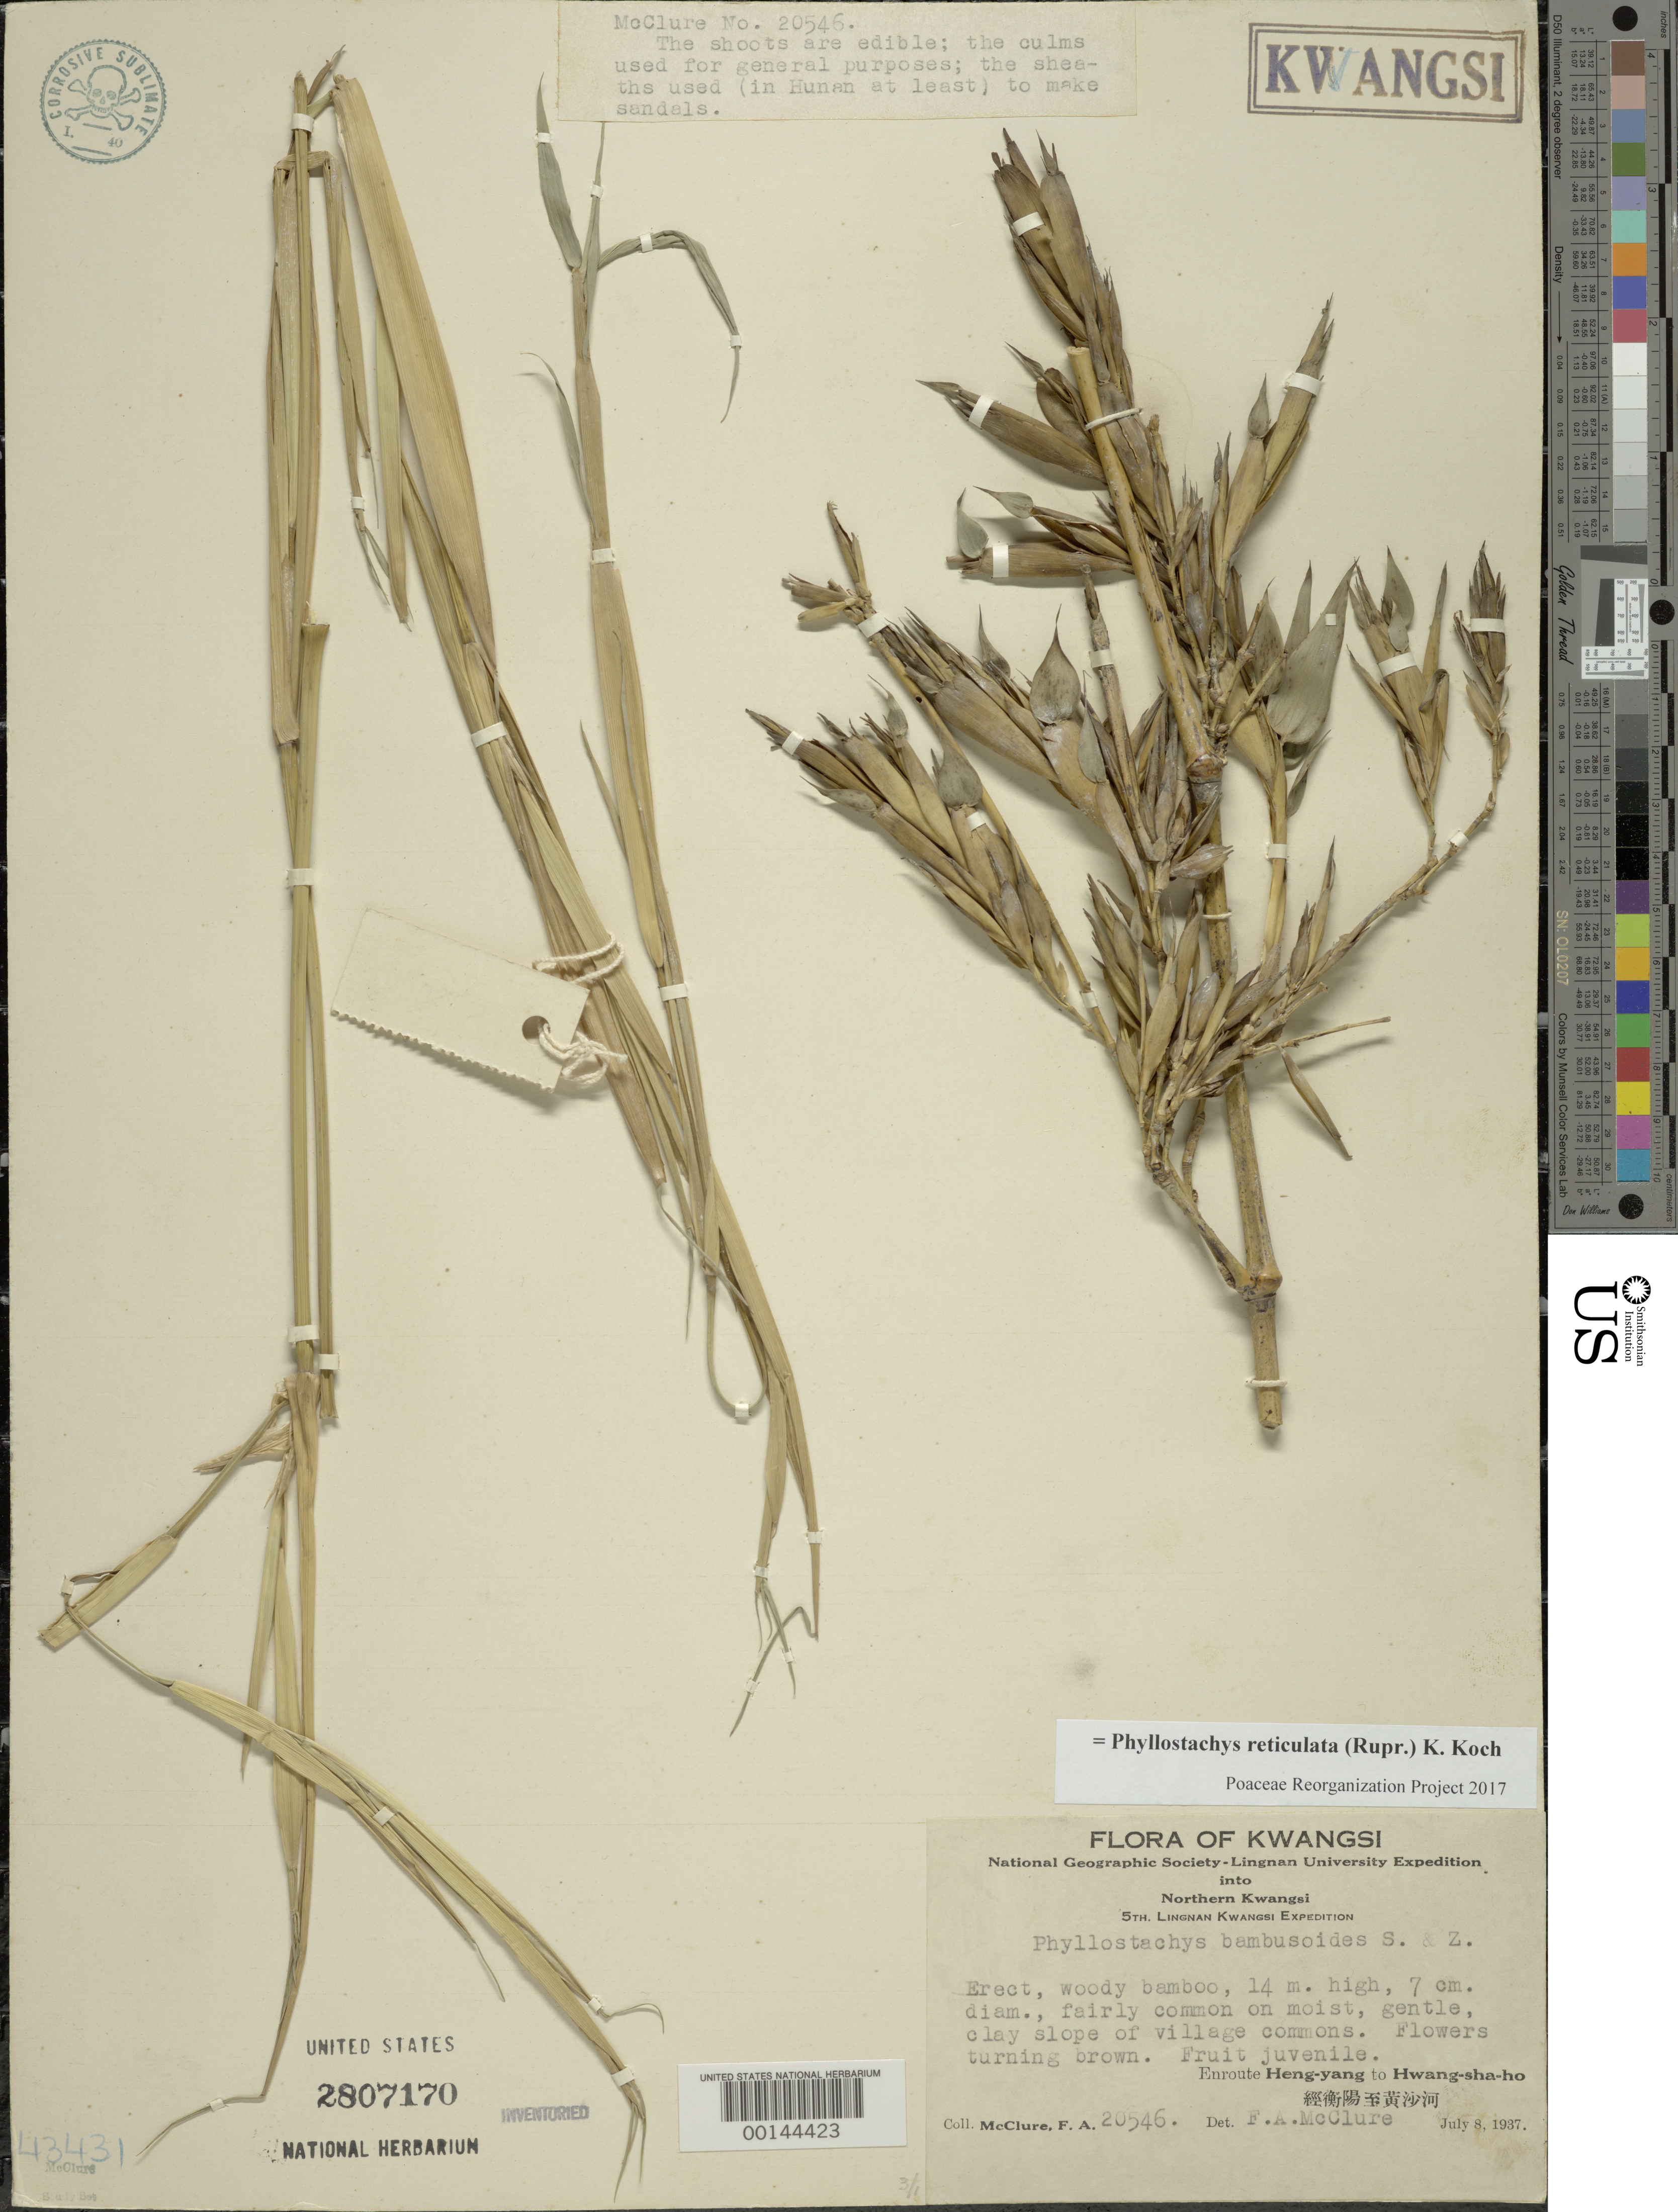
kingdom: Plantae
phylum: Tracheophyta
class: Liliopsida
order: Poales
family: Poaceae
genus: Phyllostachys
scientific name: Phyllostachys reticulata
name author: (Rupr.) K. Koch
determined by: Poaceae Reorganization Project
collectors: F. A. McClure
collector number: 20546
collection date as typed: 08 Jul 1937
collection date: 1937-07-08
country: China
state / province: Jiangxi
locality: Heng-yang/hwang-sha-ho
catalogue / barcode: US 2807170